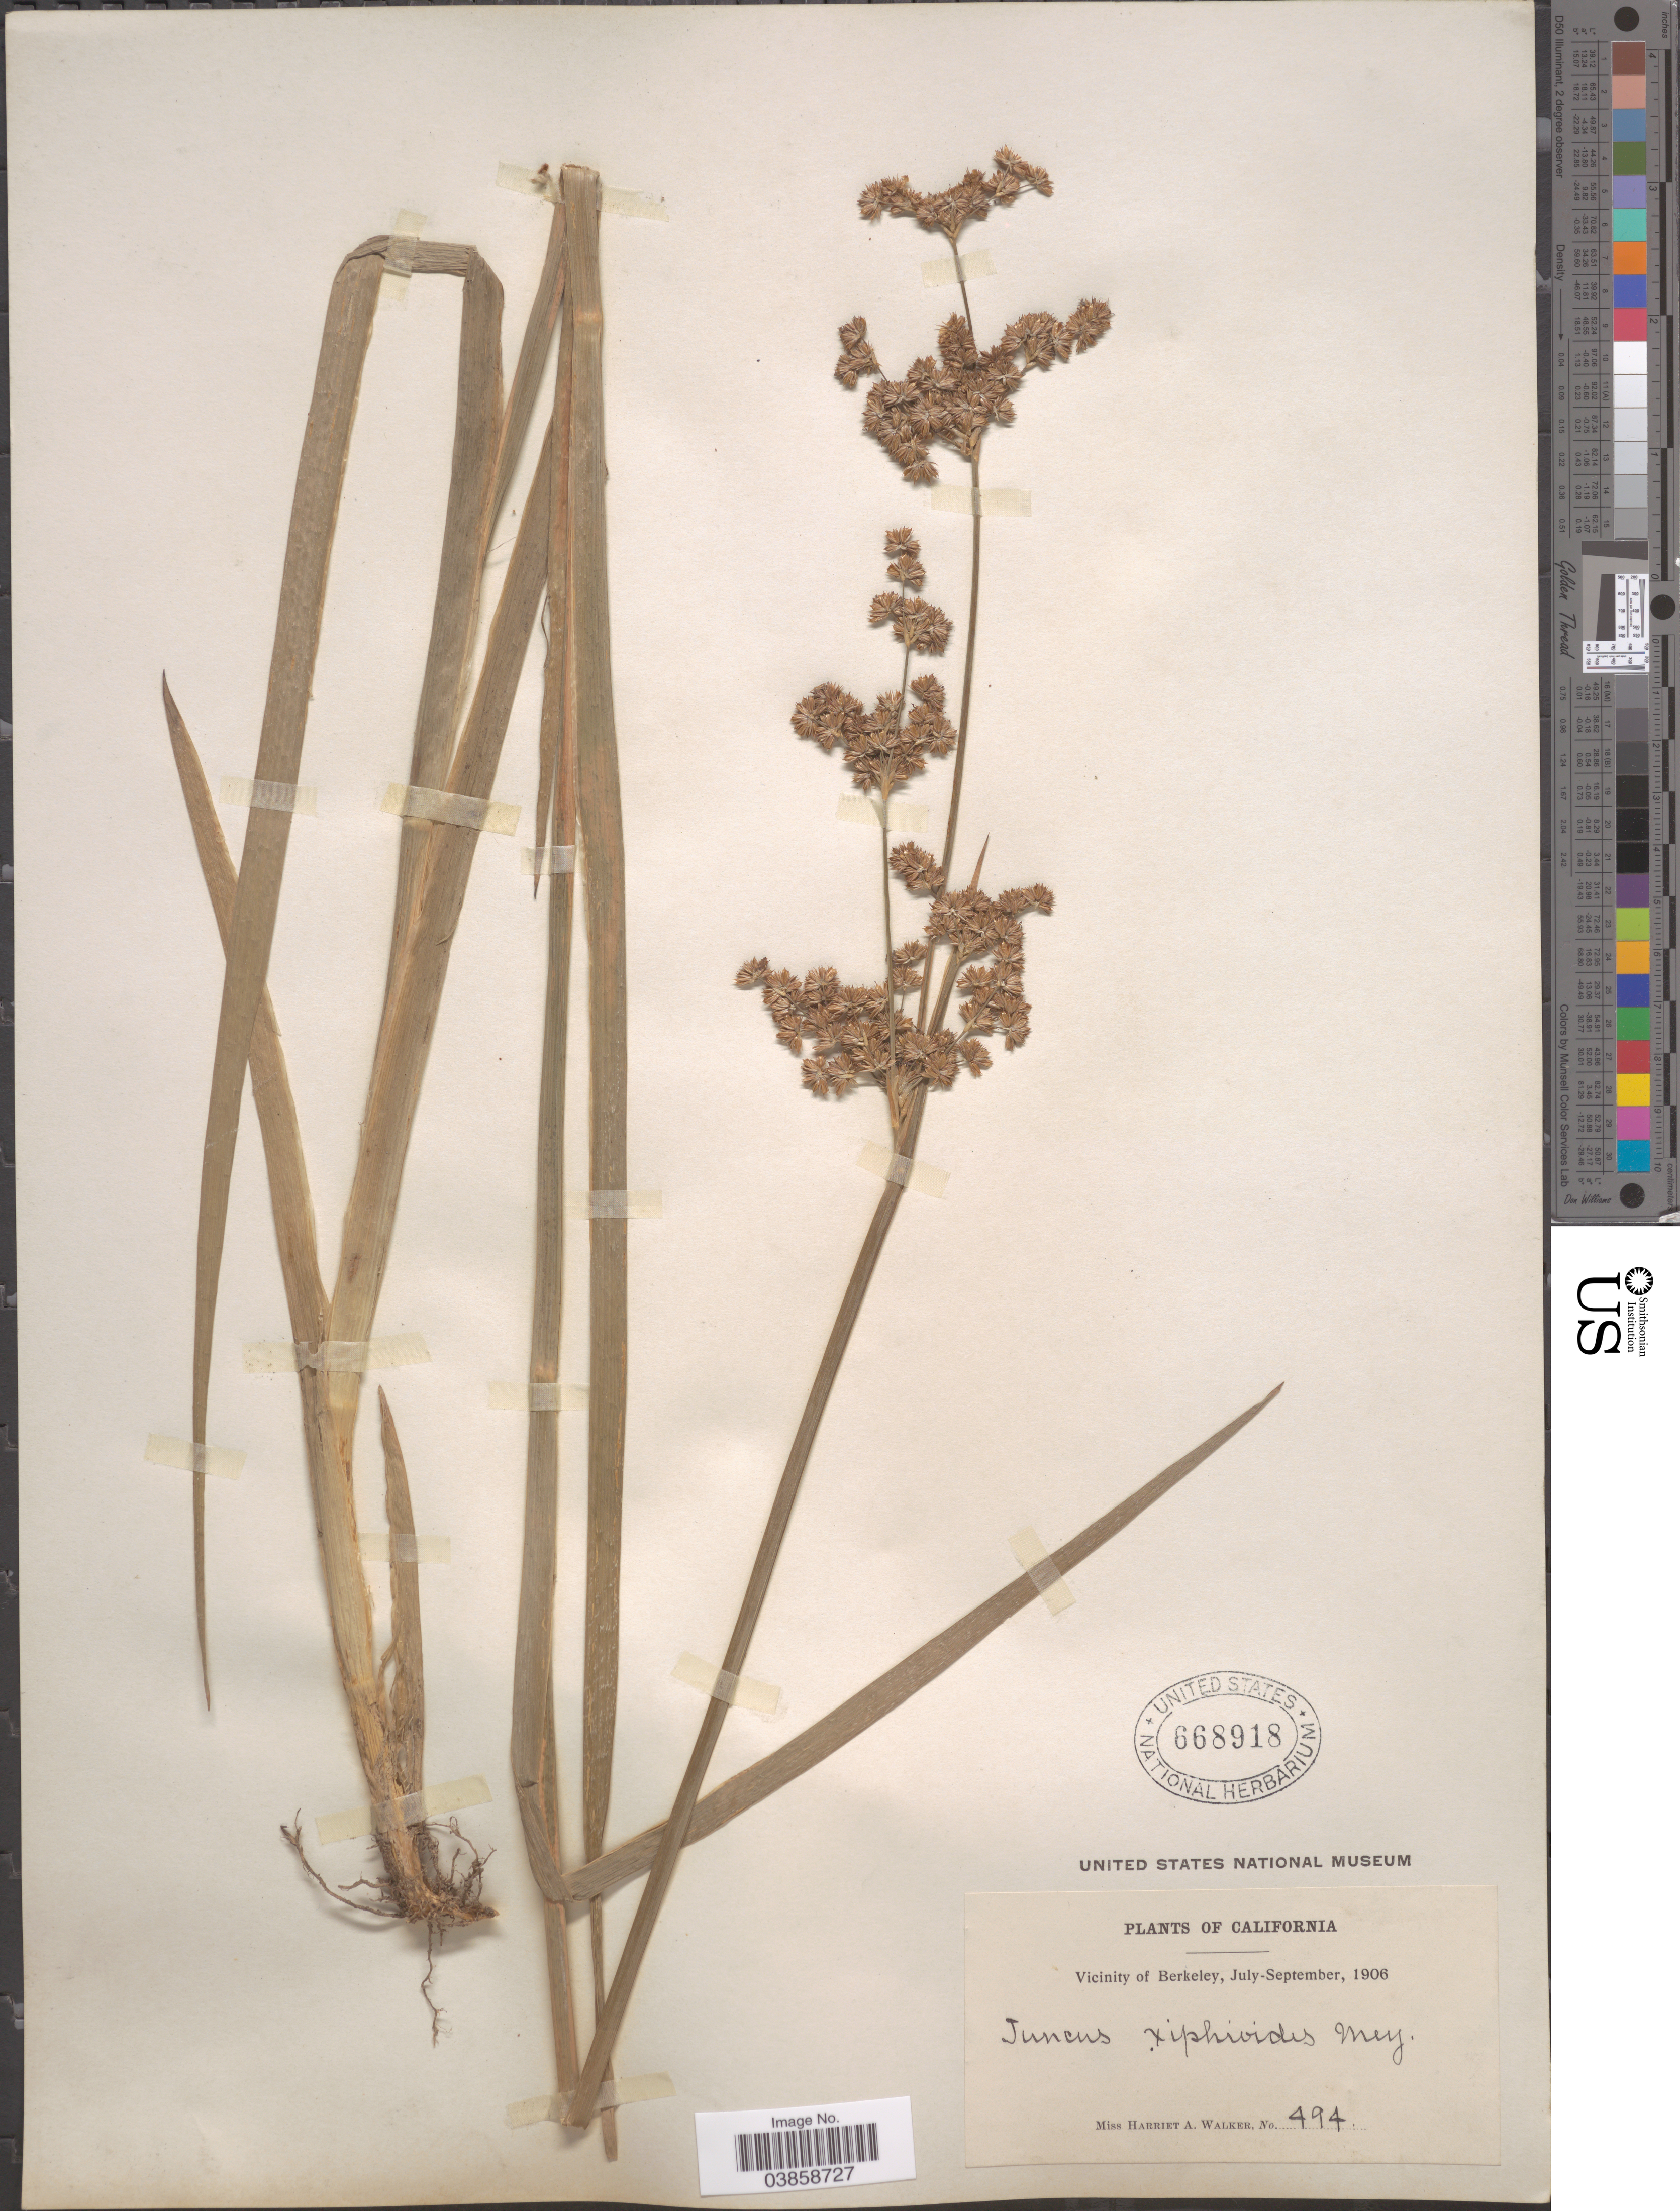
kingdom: Plantae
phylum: Tracheophyta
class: Liliopsida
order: Poales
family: Juncaceae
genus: Juncus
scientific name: Juncus xiphioides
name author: E. Mey.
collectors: H. Walker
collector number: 494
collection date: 1906-07/1906-09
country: United States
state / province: California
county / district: Alameda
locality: Vicinity of Berkeley.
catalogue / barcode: US 668918